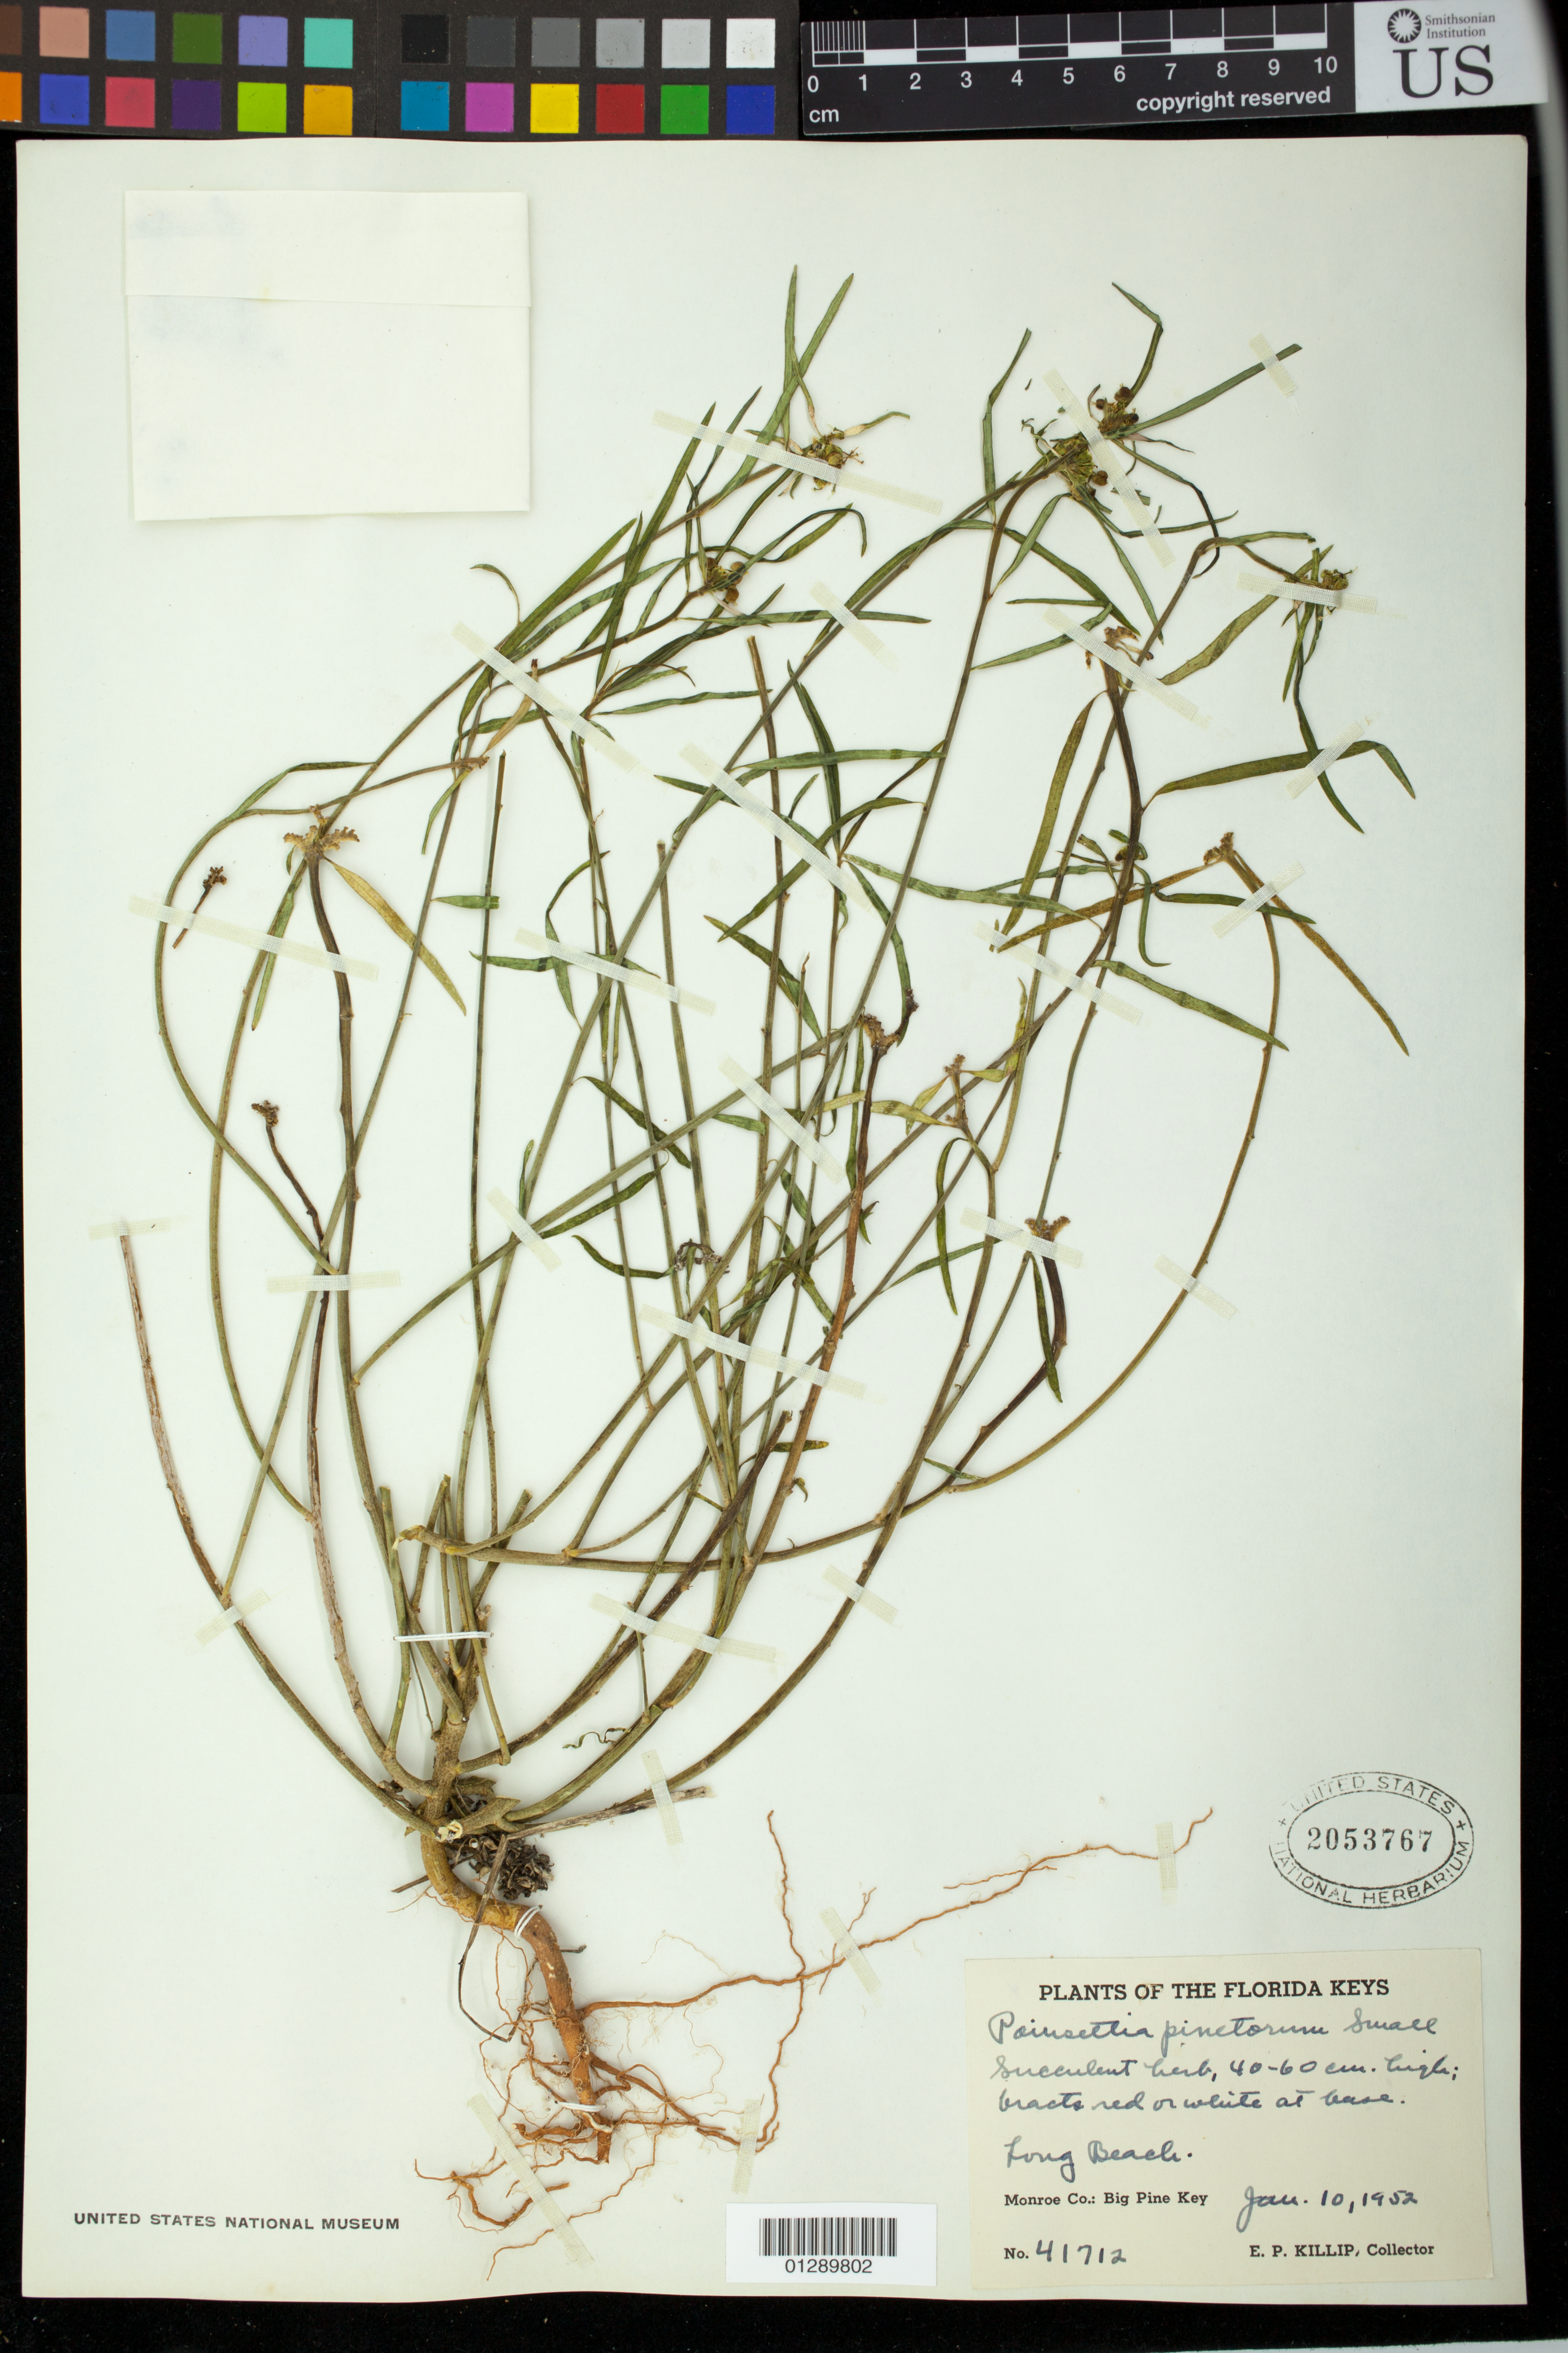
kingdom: Plantae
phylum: Tracheophyta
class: Magnoliopsida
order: Malpighiales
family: Euphorbiaceae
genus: Euphorbia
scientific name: Euphorbia heterophylla var. cyathophora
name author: (Murr.) Griseb.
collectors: E. P. Killip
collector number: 41712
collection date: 1952-06-10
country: United States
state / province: Florida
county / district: Monroe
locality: Long Beach. Big Pine Key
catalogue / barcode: US 2053767